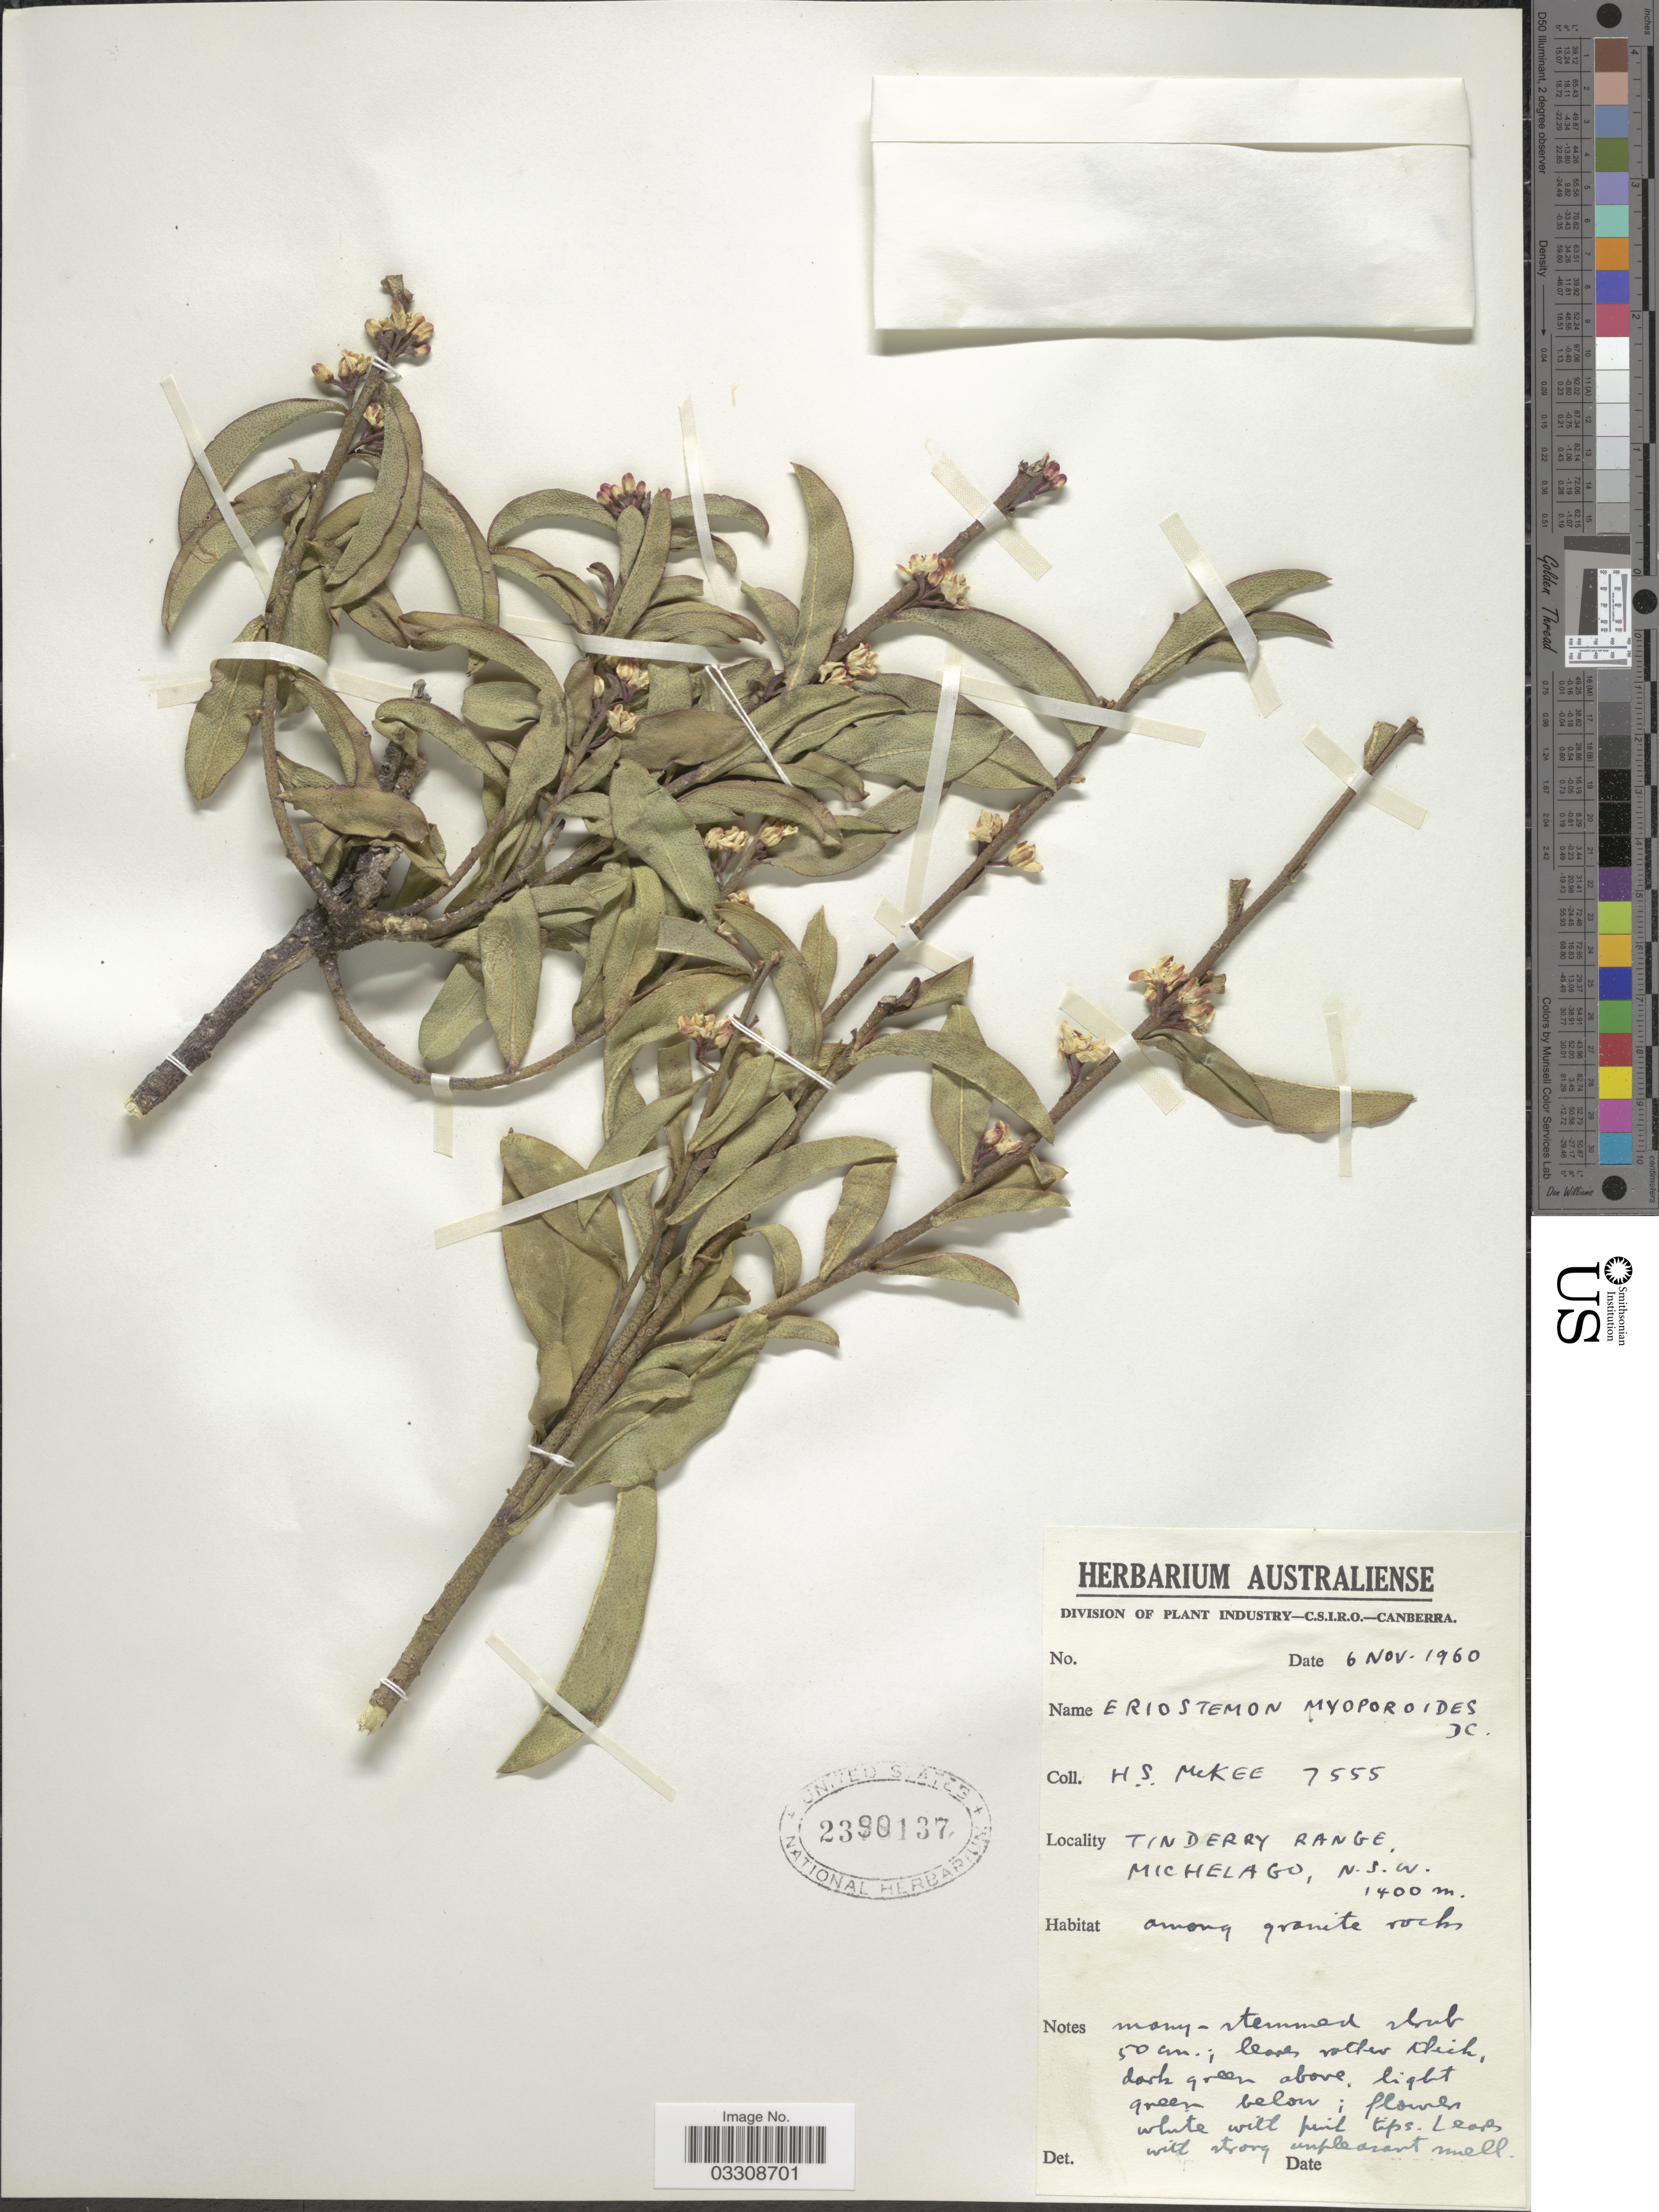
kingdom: Plantae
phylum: Tracheophyta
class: Magnoliopsida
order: Sapindales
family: Rutaceae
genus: Eriostemon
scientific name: Eriostemon myoporoides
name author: DC.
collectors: H. S. McKee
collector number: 7555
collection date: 1960-11-06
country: Australia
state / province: New South Wales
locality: Tinderry Range, Michelago.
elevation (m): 1400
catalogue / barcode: US 2390137